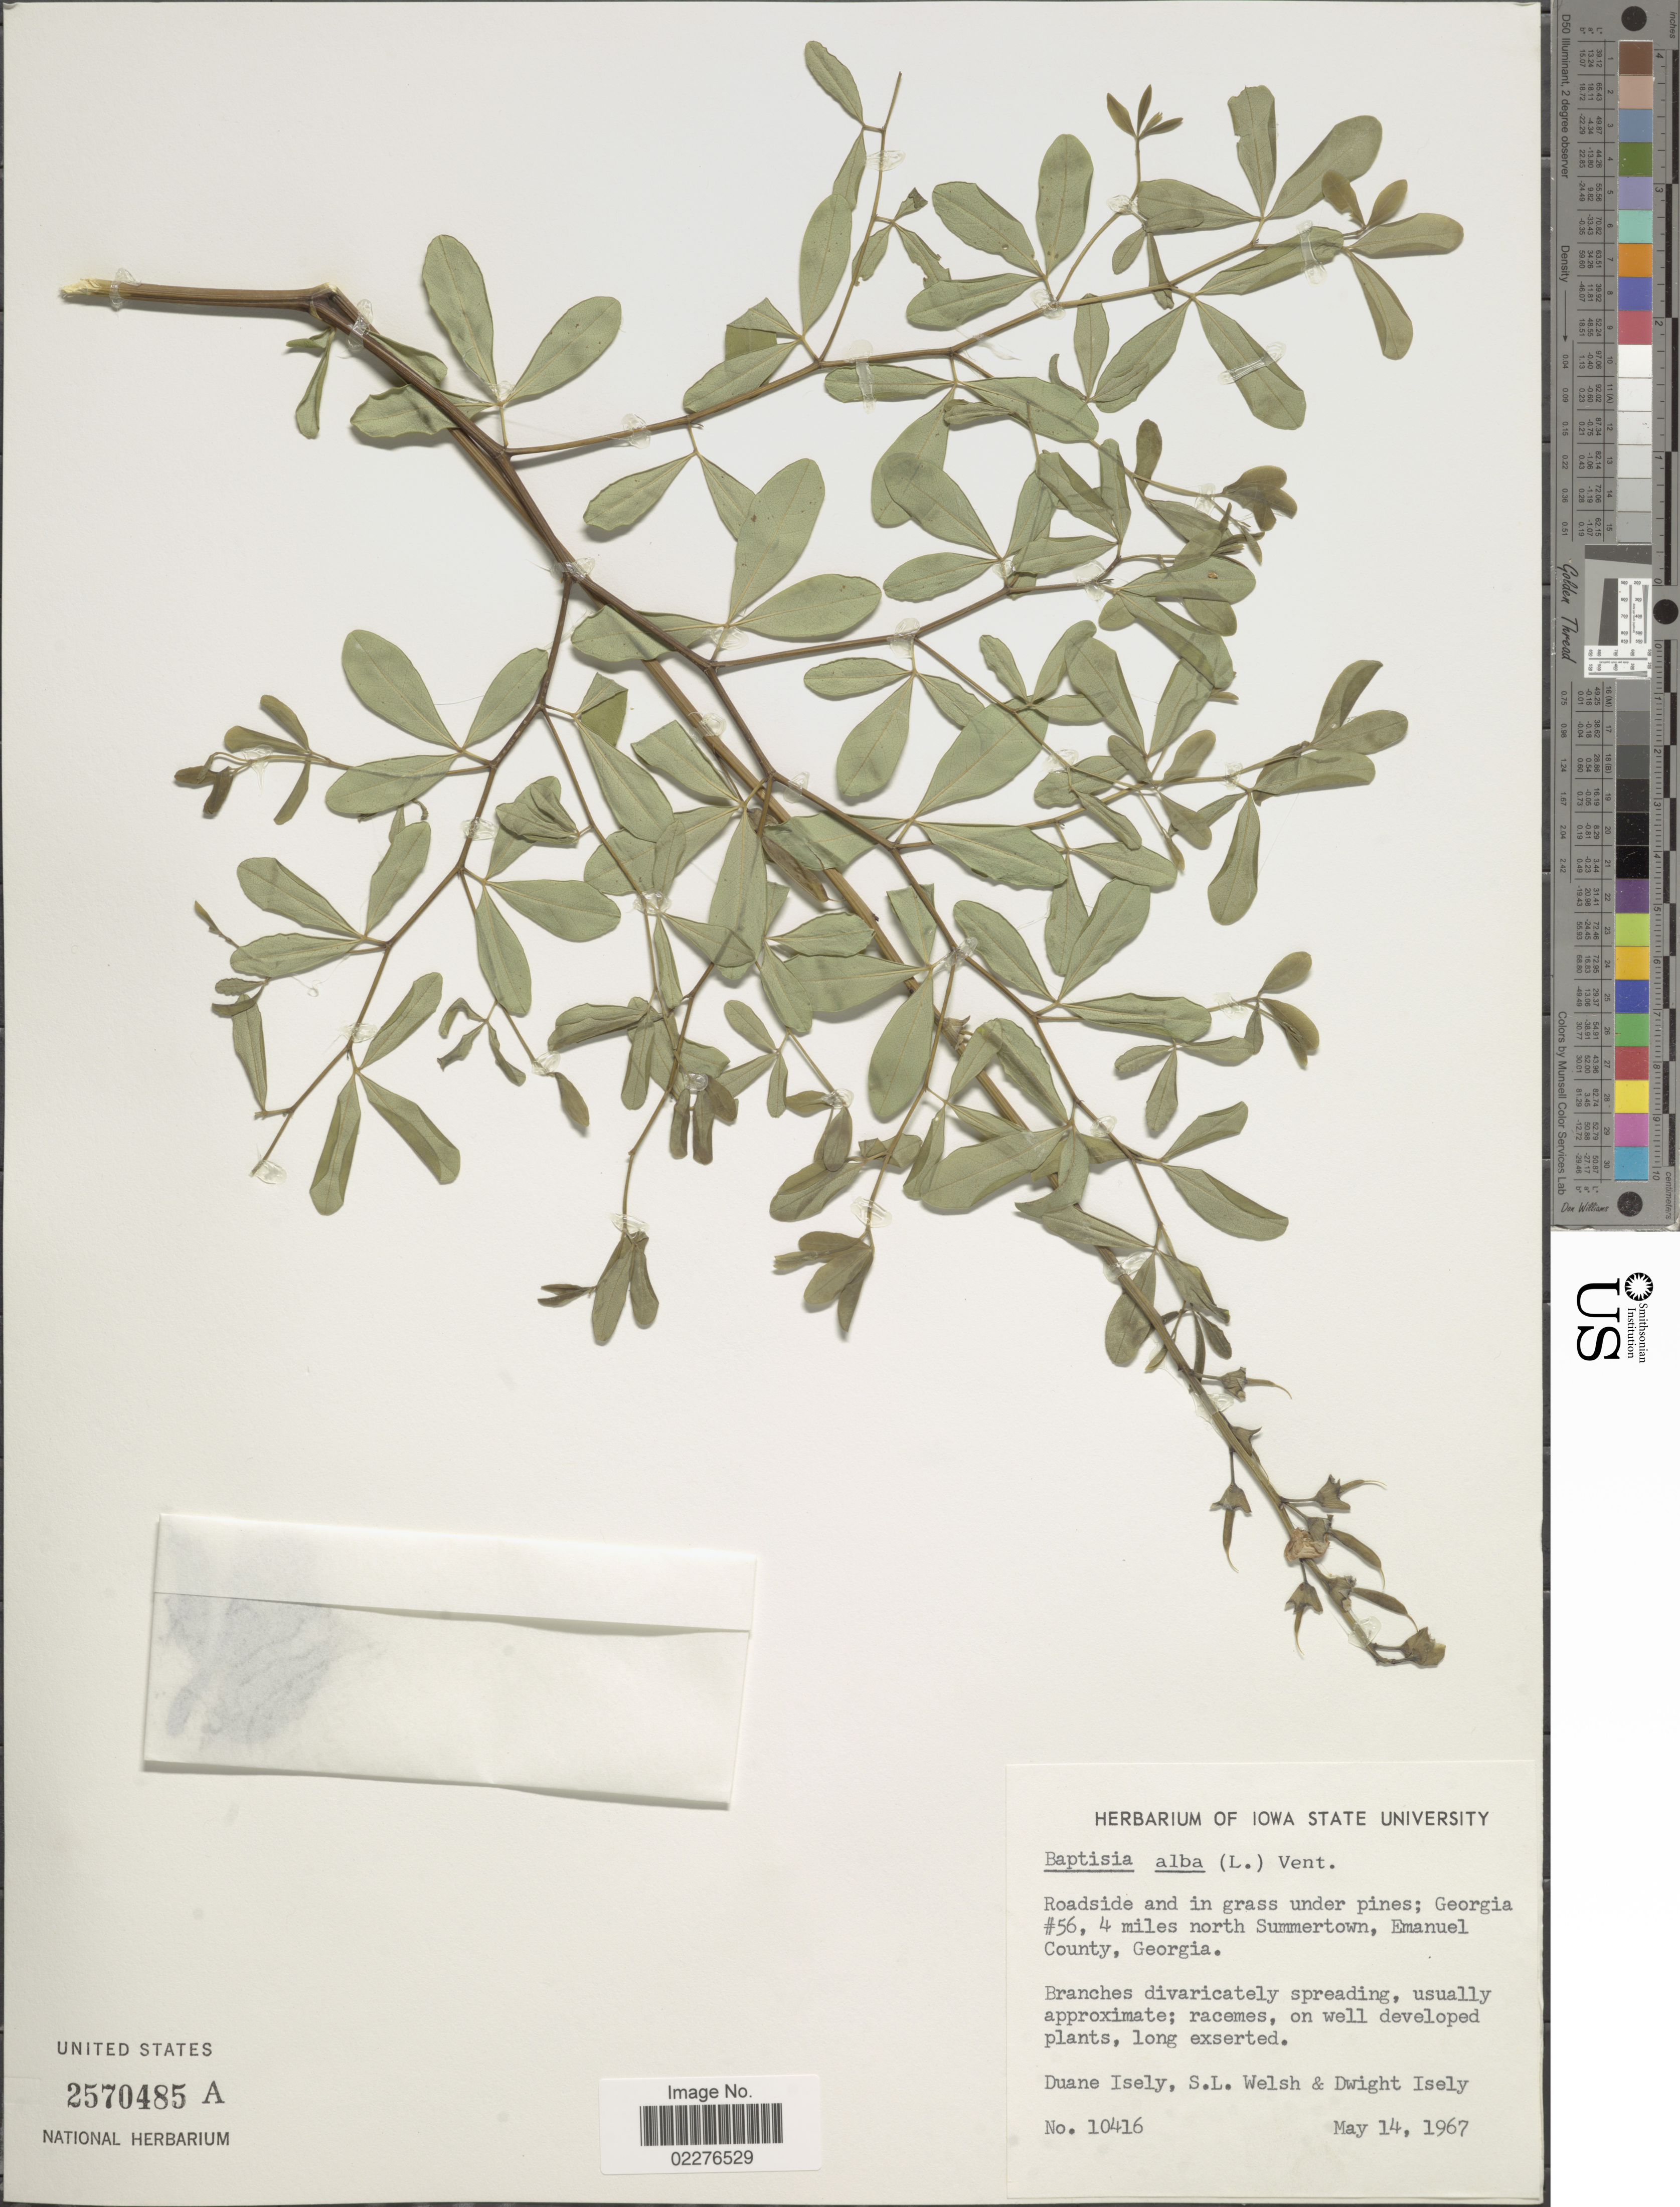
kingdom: Plantae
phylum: Tracheophyta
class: Magnoliopsida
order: Fabales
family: Fabaceae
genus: Baptisia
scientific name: Baptisia alba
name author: (L.) Vent.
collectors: D. Isely, S. Welsh & D. Isely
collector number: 10416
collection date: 1967-05-14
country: United States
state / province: Georgia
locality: Roadside and in grass under pines; Georgia # 56, 4 miles north Summertown, Emanuel County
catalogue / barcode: US 2570485A